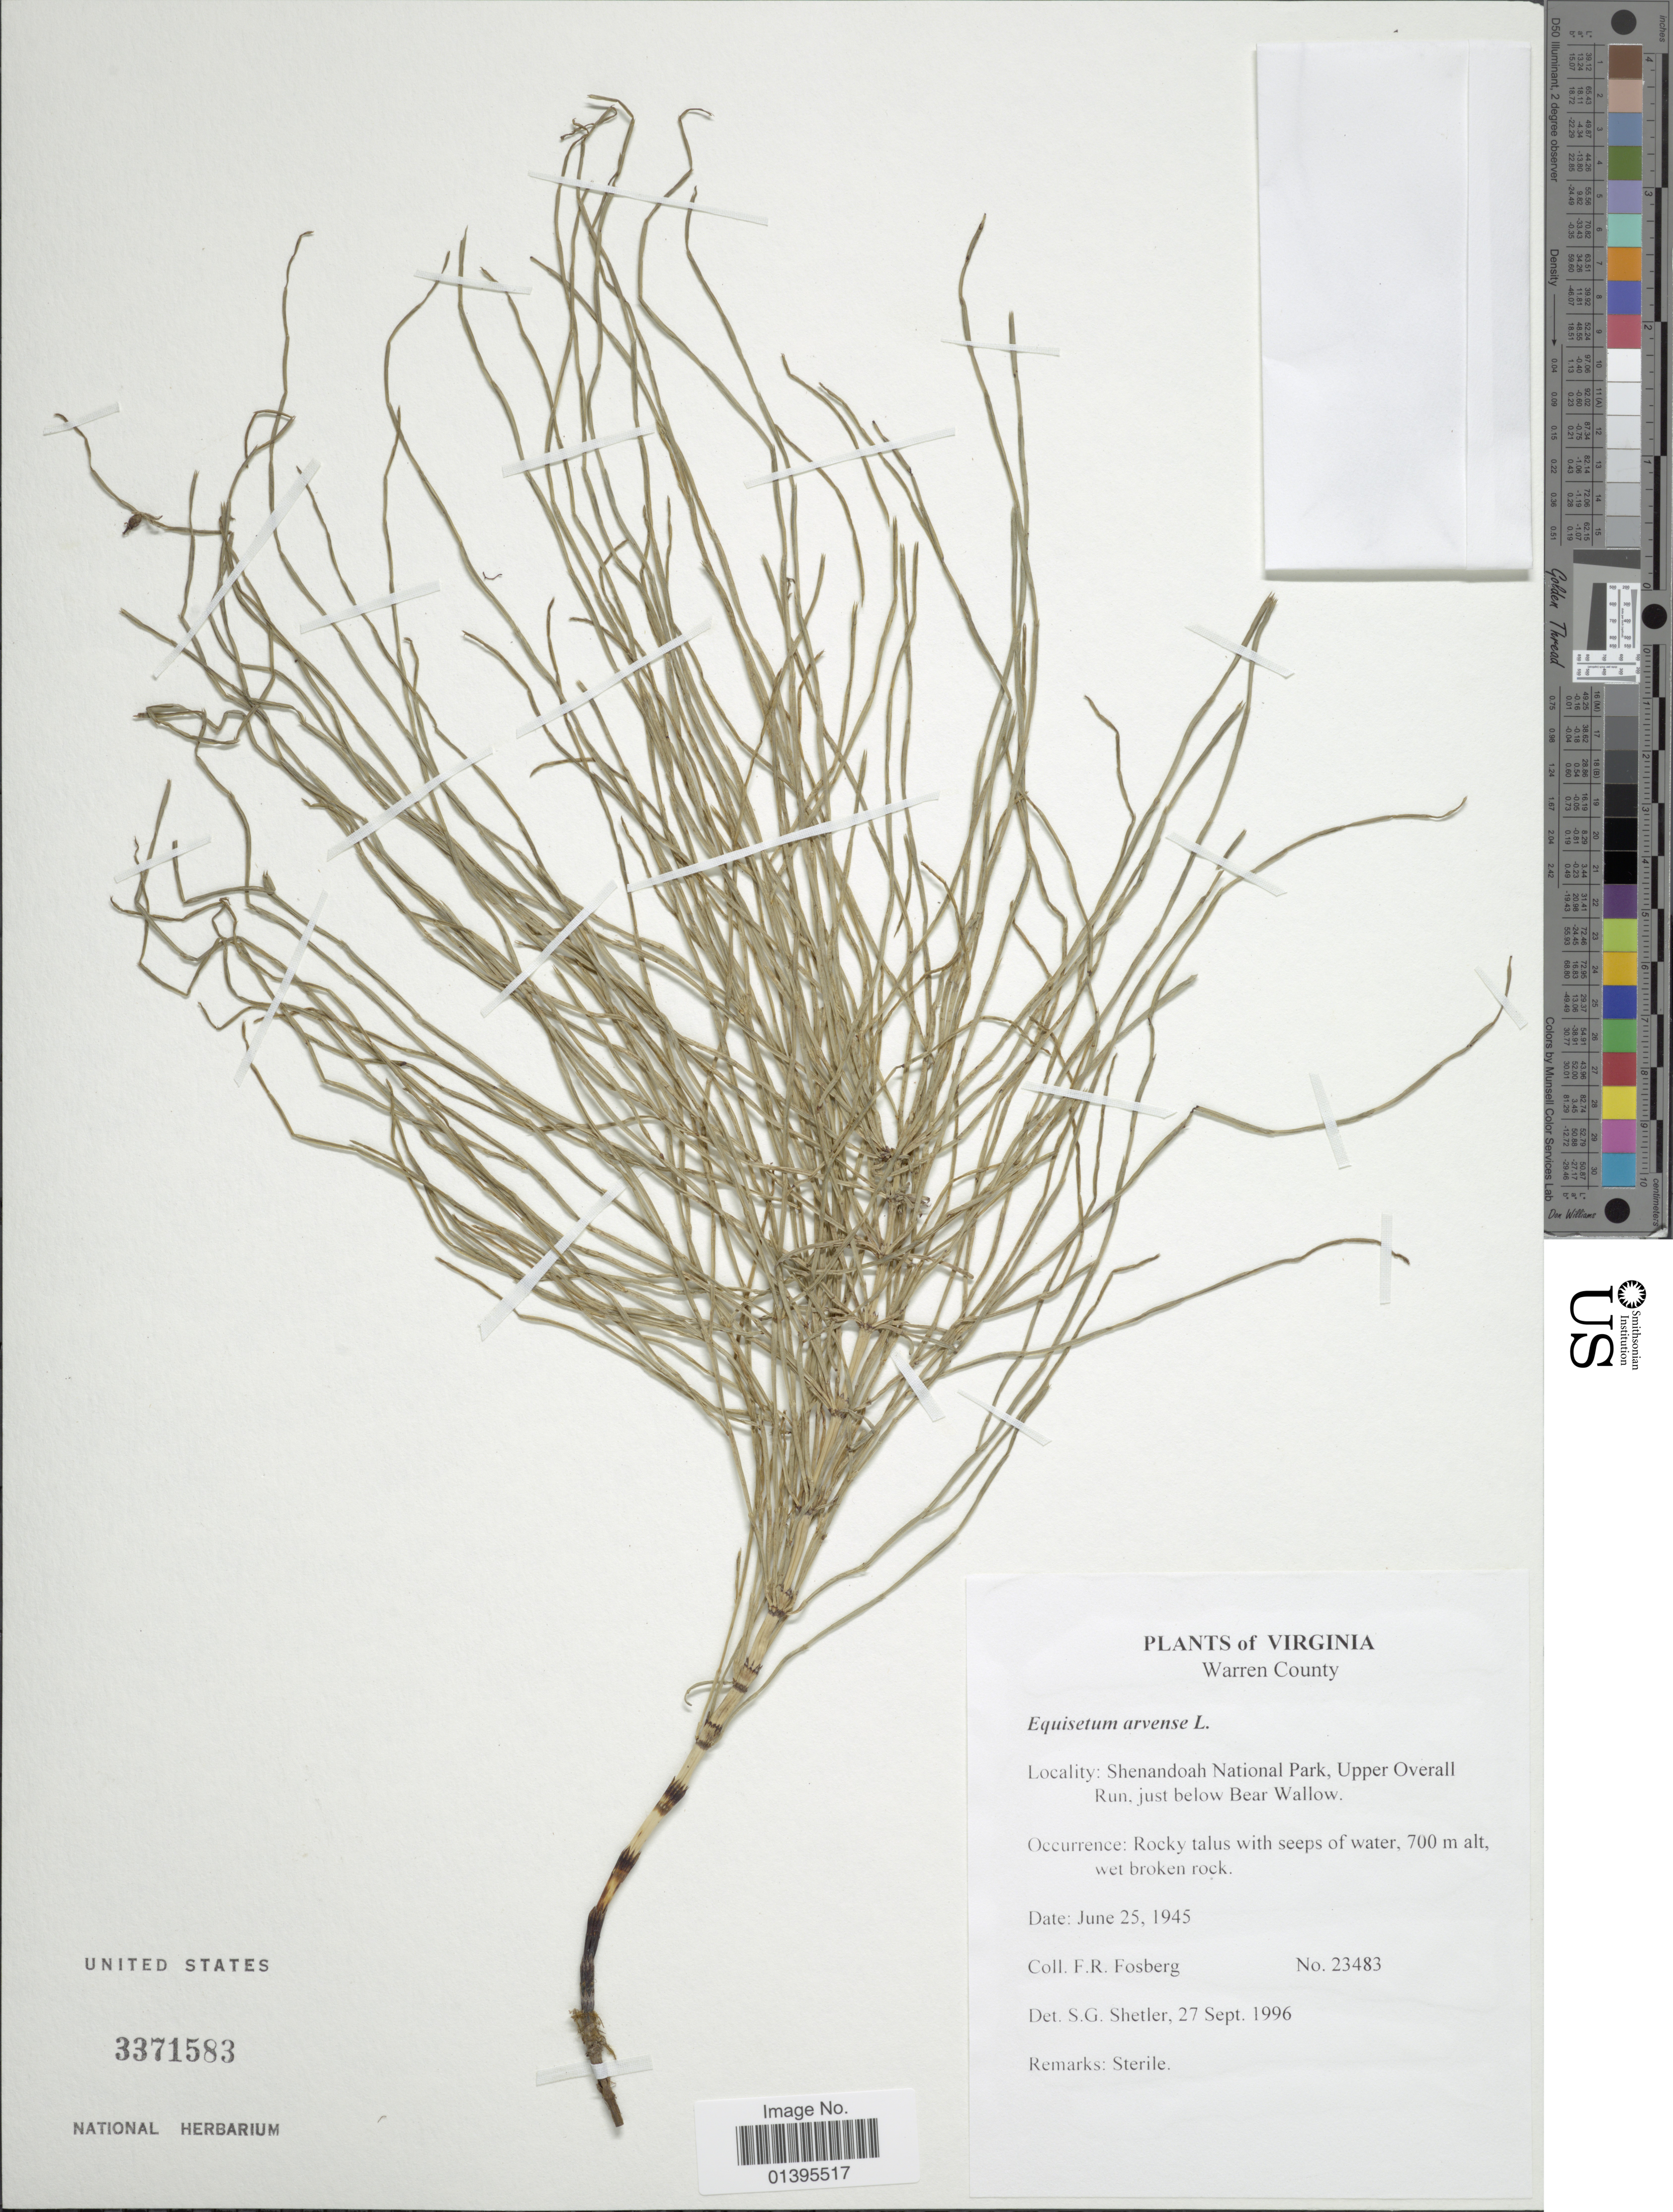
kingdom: Plantae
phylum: Tracheophyta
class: Polypodiopsida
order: Equisetales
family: Equisetaceae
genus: Equisetum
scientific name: Equisetum arvense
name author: L.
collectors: F. R. Fosberg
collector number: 23483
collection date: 1945-06-25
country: United States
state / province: Virginia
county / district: Warren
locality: Warren County, Shenandoah National Park, Upper Overall Run, just below Bear Wallow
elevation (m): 700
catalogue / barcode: US 3371583